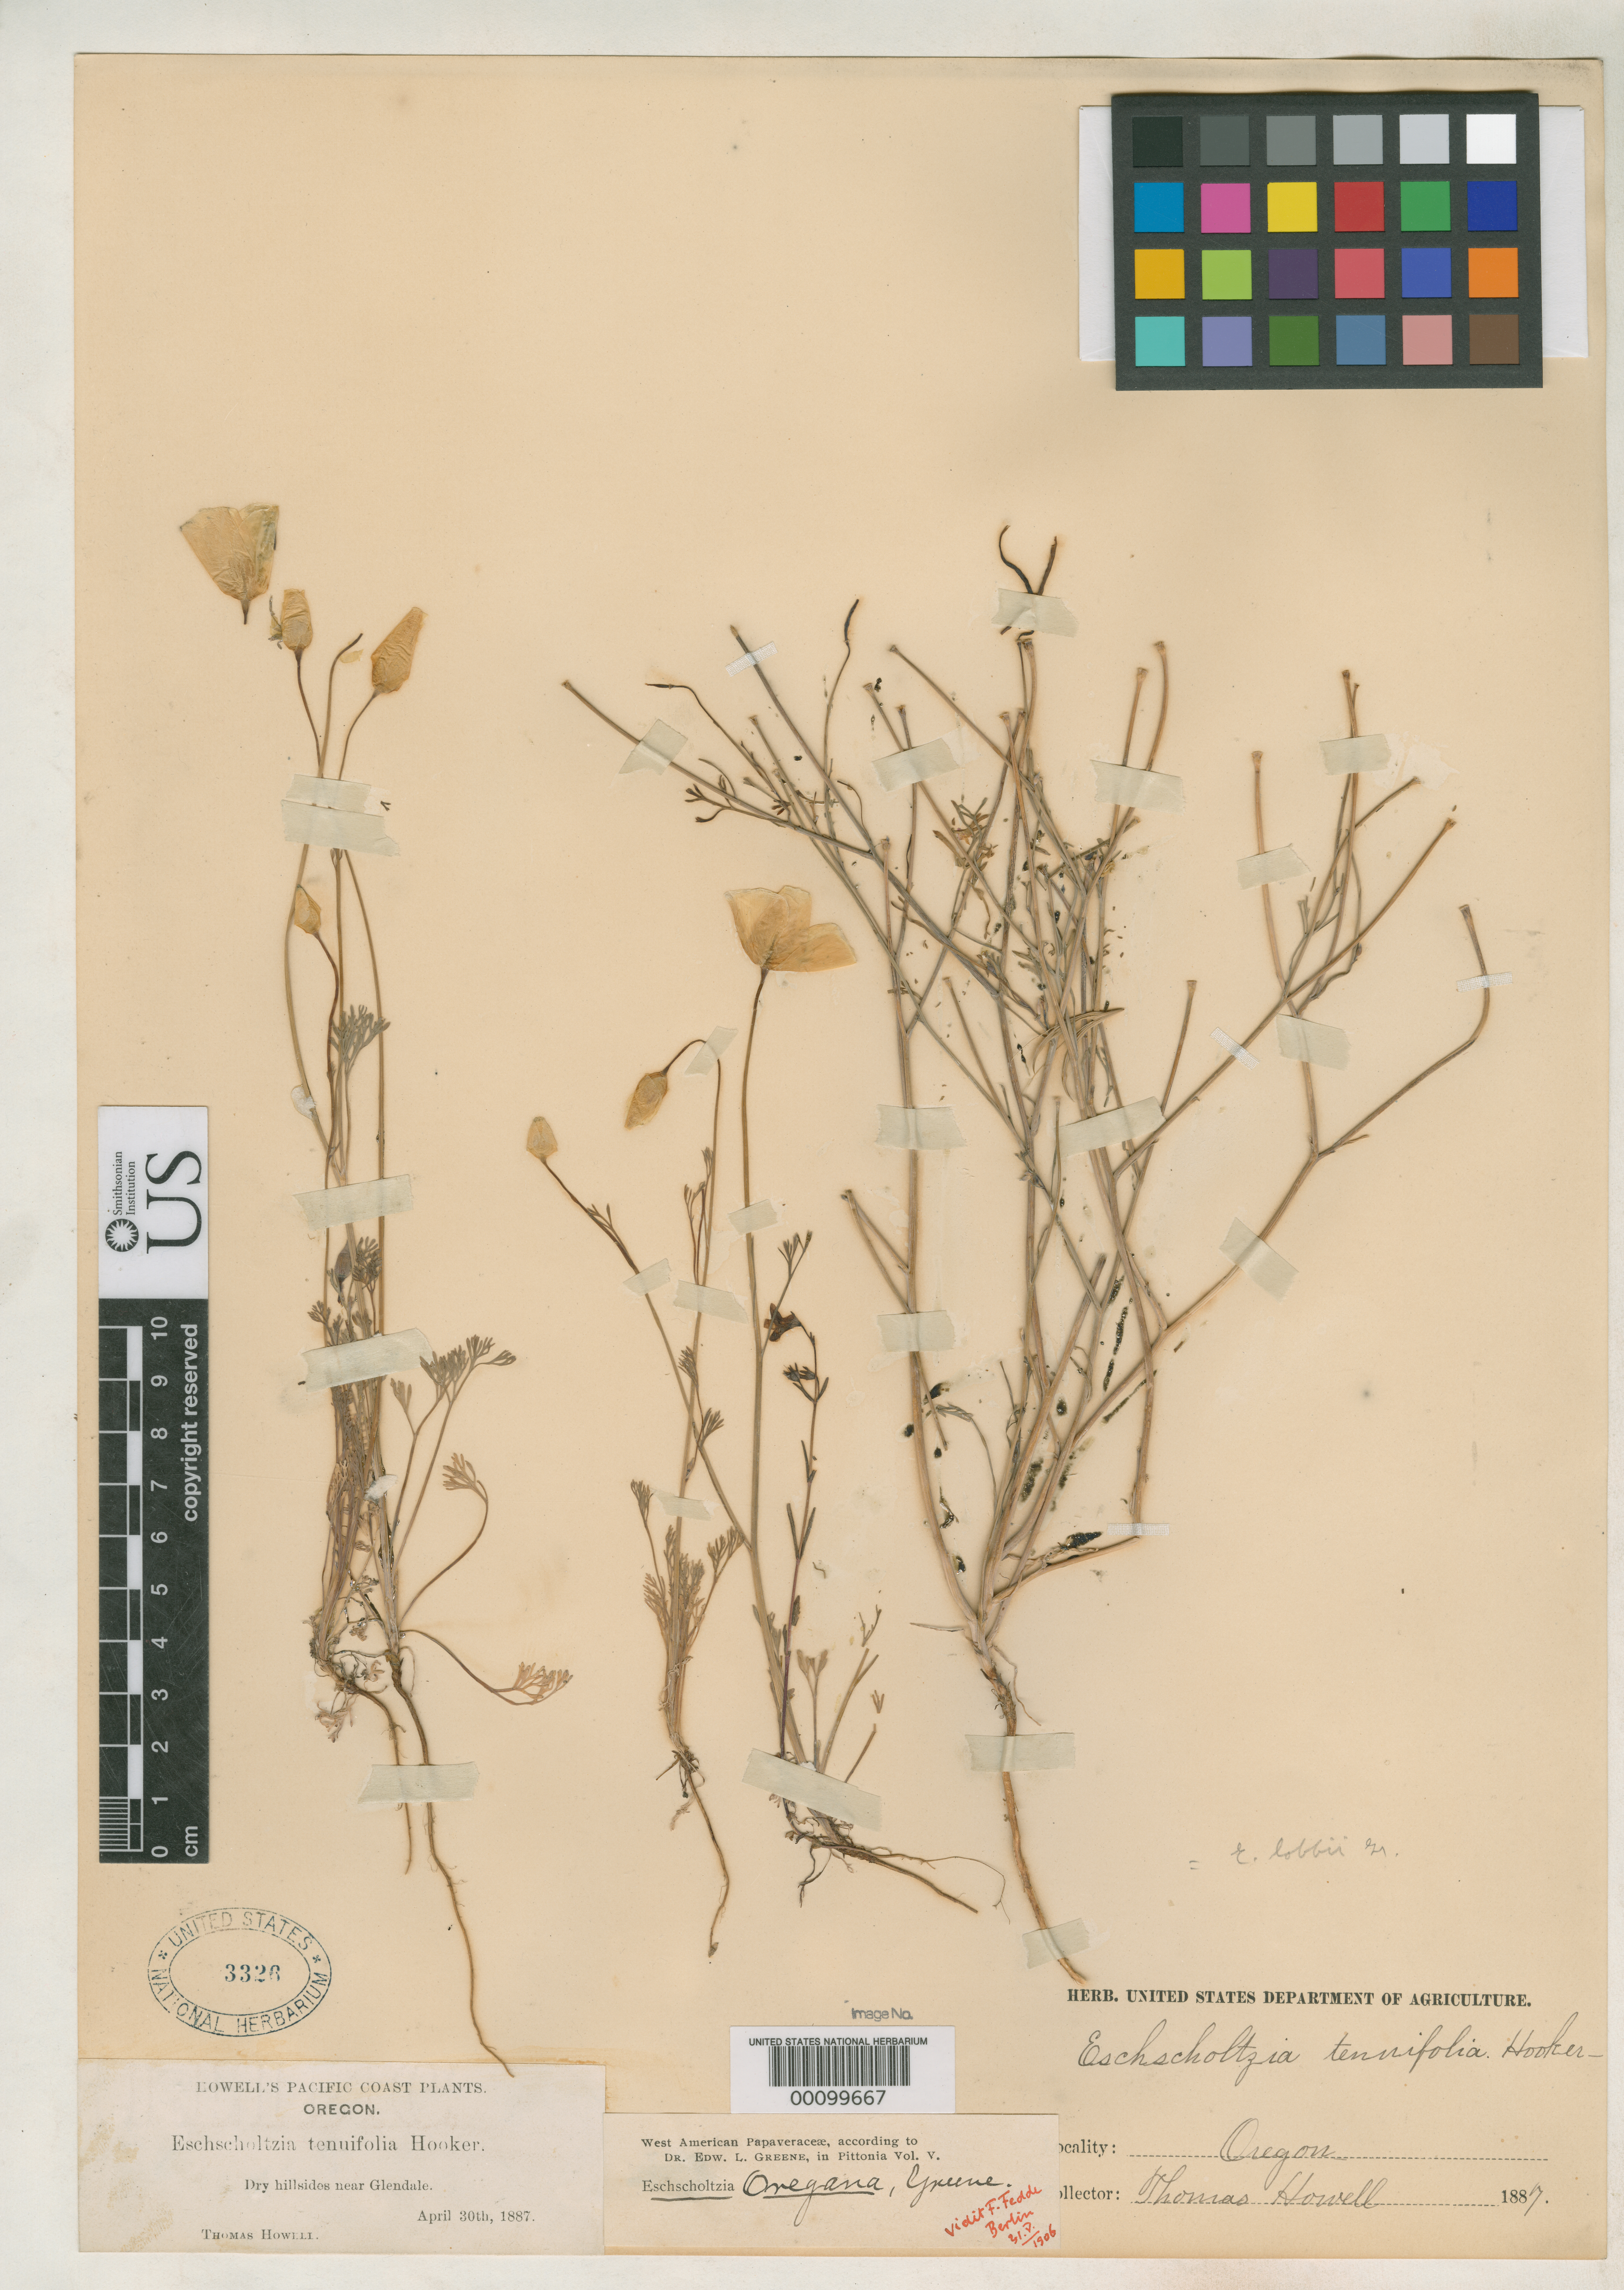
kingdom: Plantae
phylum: Tracheophyta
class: Magnoliopsida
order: Ranunculales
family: Papaveraceae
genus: Eschscholzia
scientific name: Eschscholzia oregana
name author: Greene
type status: Isotype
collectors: T. J. Howell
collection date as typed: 30 Apr 1887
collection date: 1887-04-30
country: United States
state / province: Oregon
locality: Glendale.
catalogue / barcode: US 3326